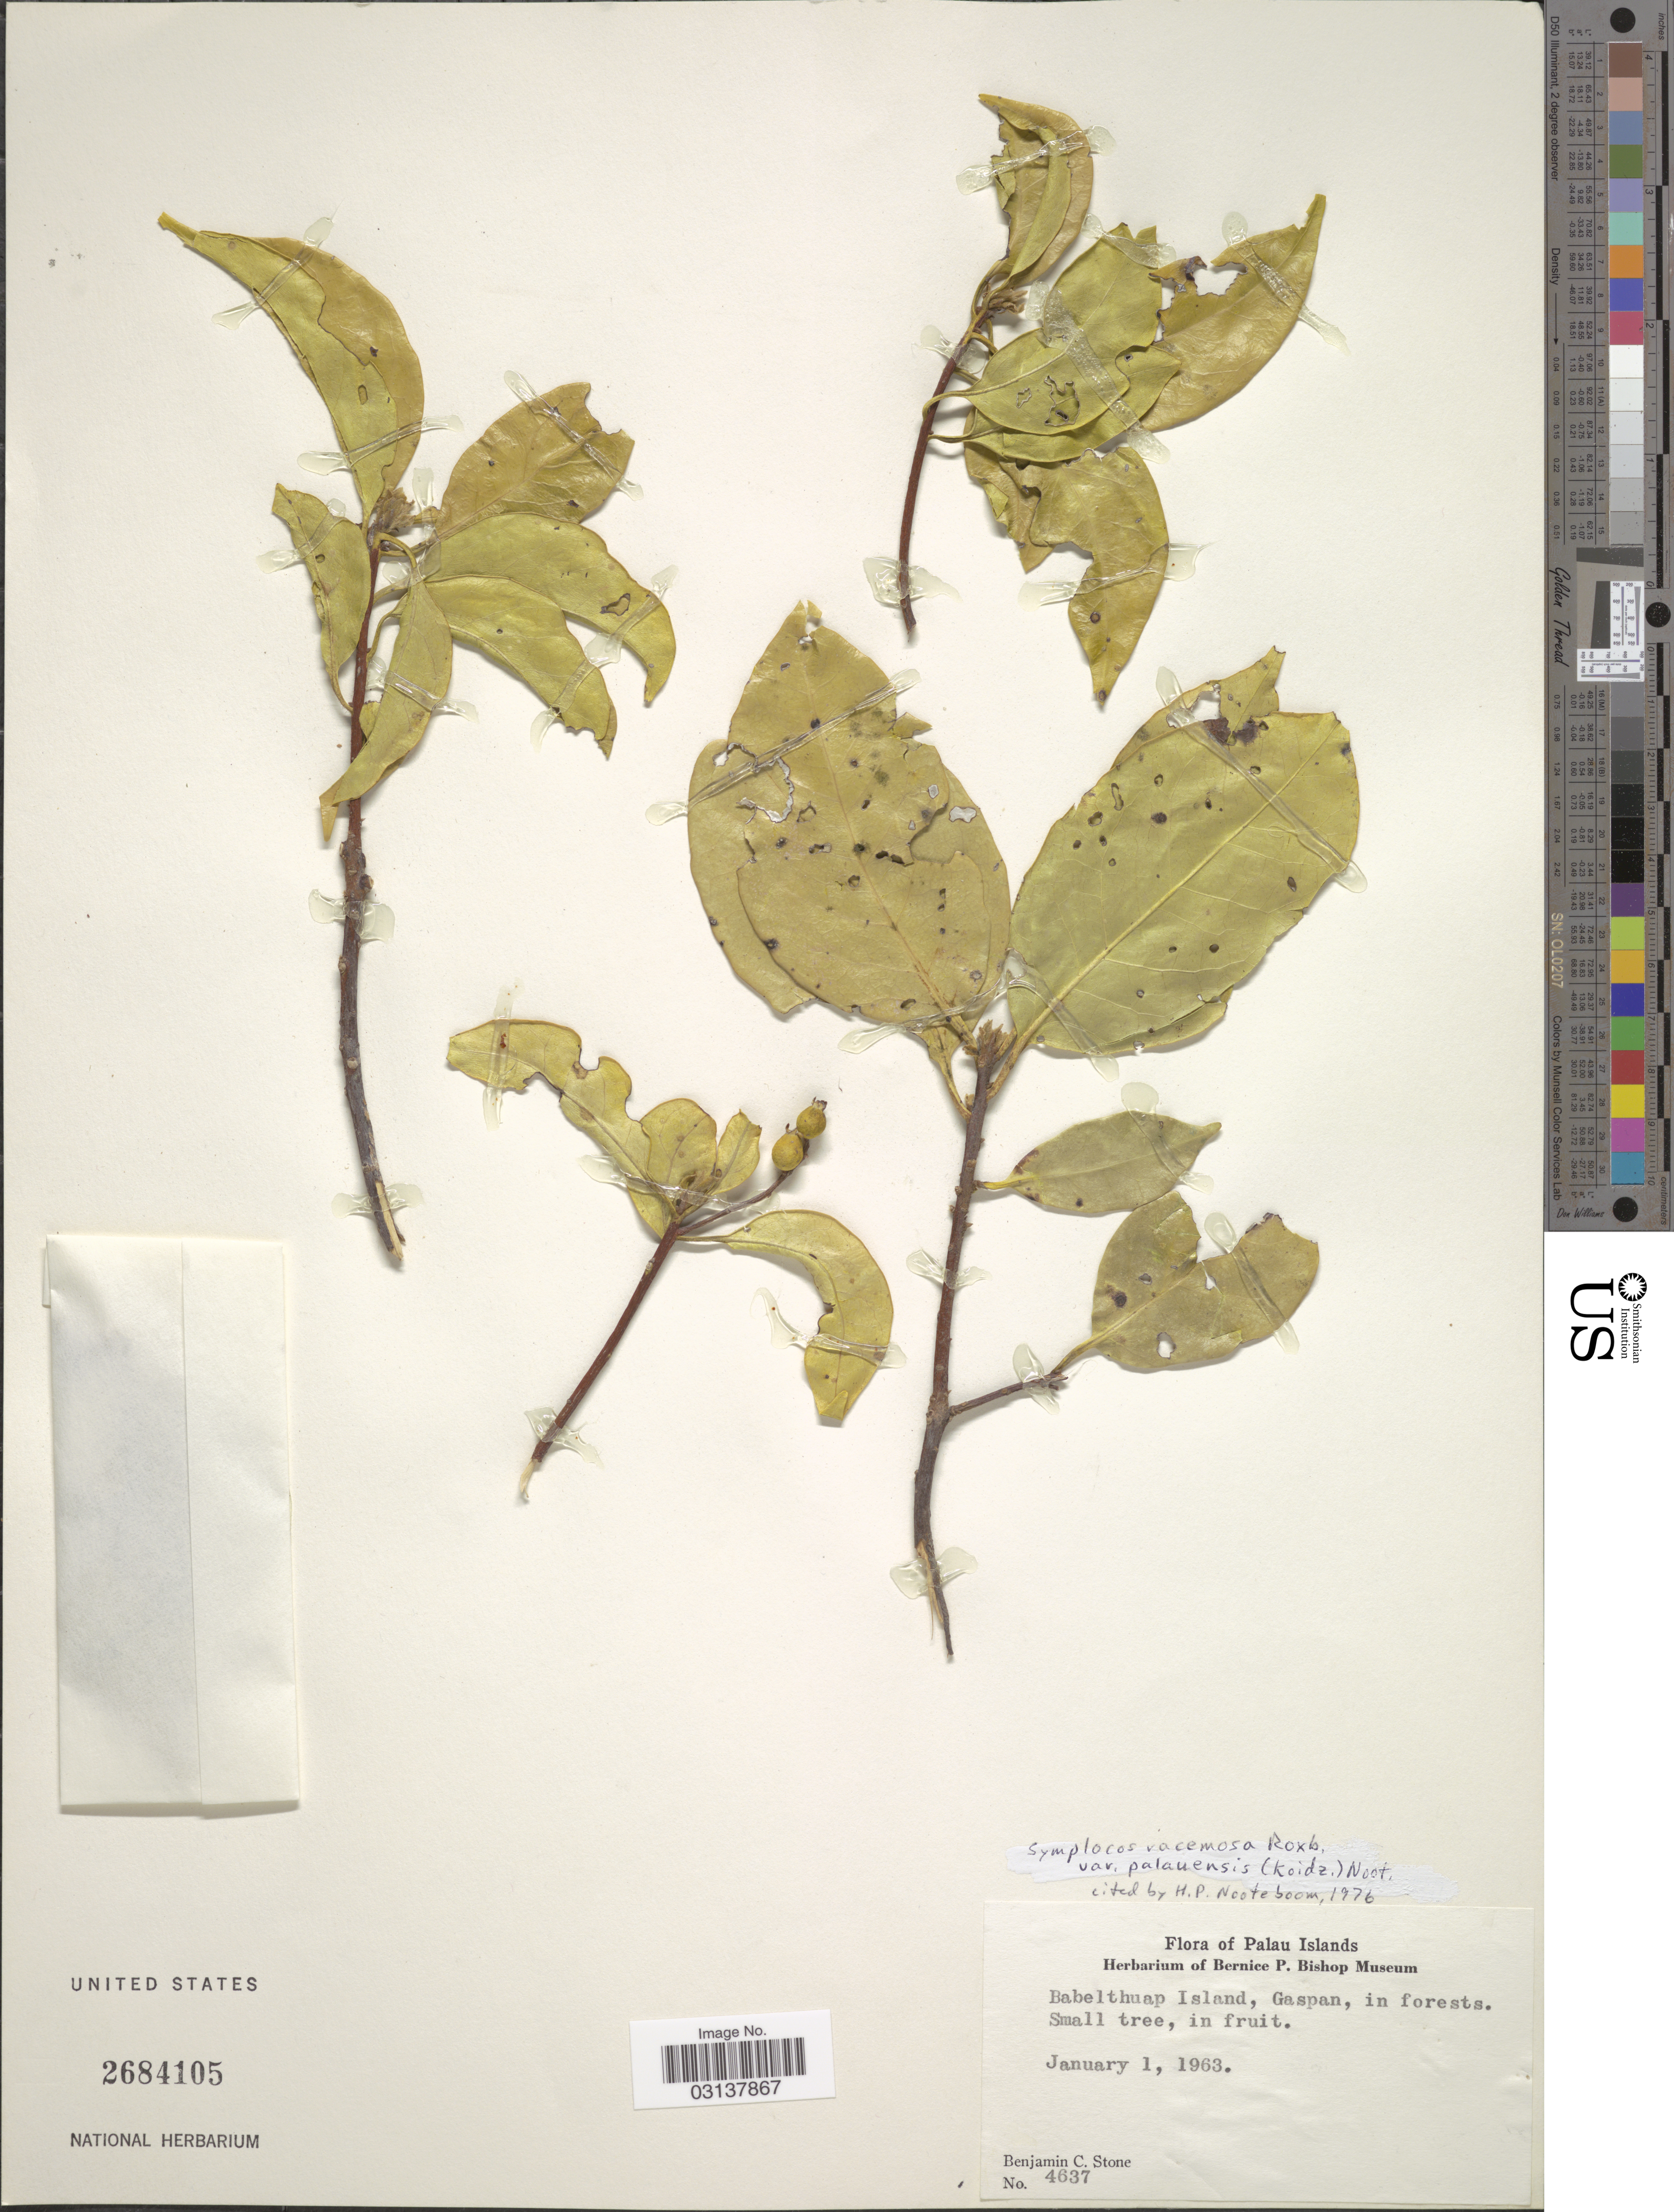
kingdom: Plantae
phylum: Tracheophyta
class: Magnoliopsida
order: Ericales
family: Symplocaceae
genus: Symplocos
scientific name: Symplocos sp.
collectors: B. C. Stone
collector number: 4637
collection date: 1963-01-01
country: Palau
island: Babeldaob [Babelthuap]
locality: Palau Islands. Babelthuap Island, Gaspan.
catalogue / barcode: US 2684105